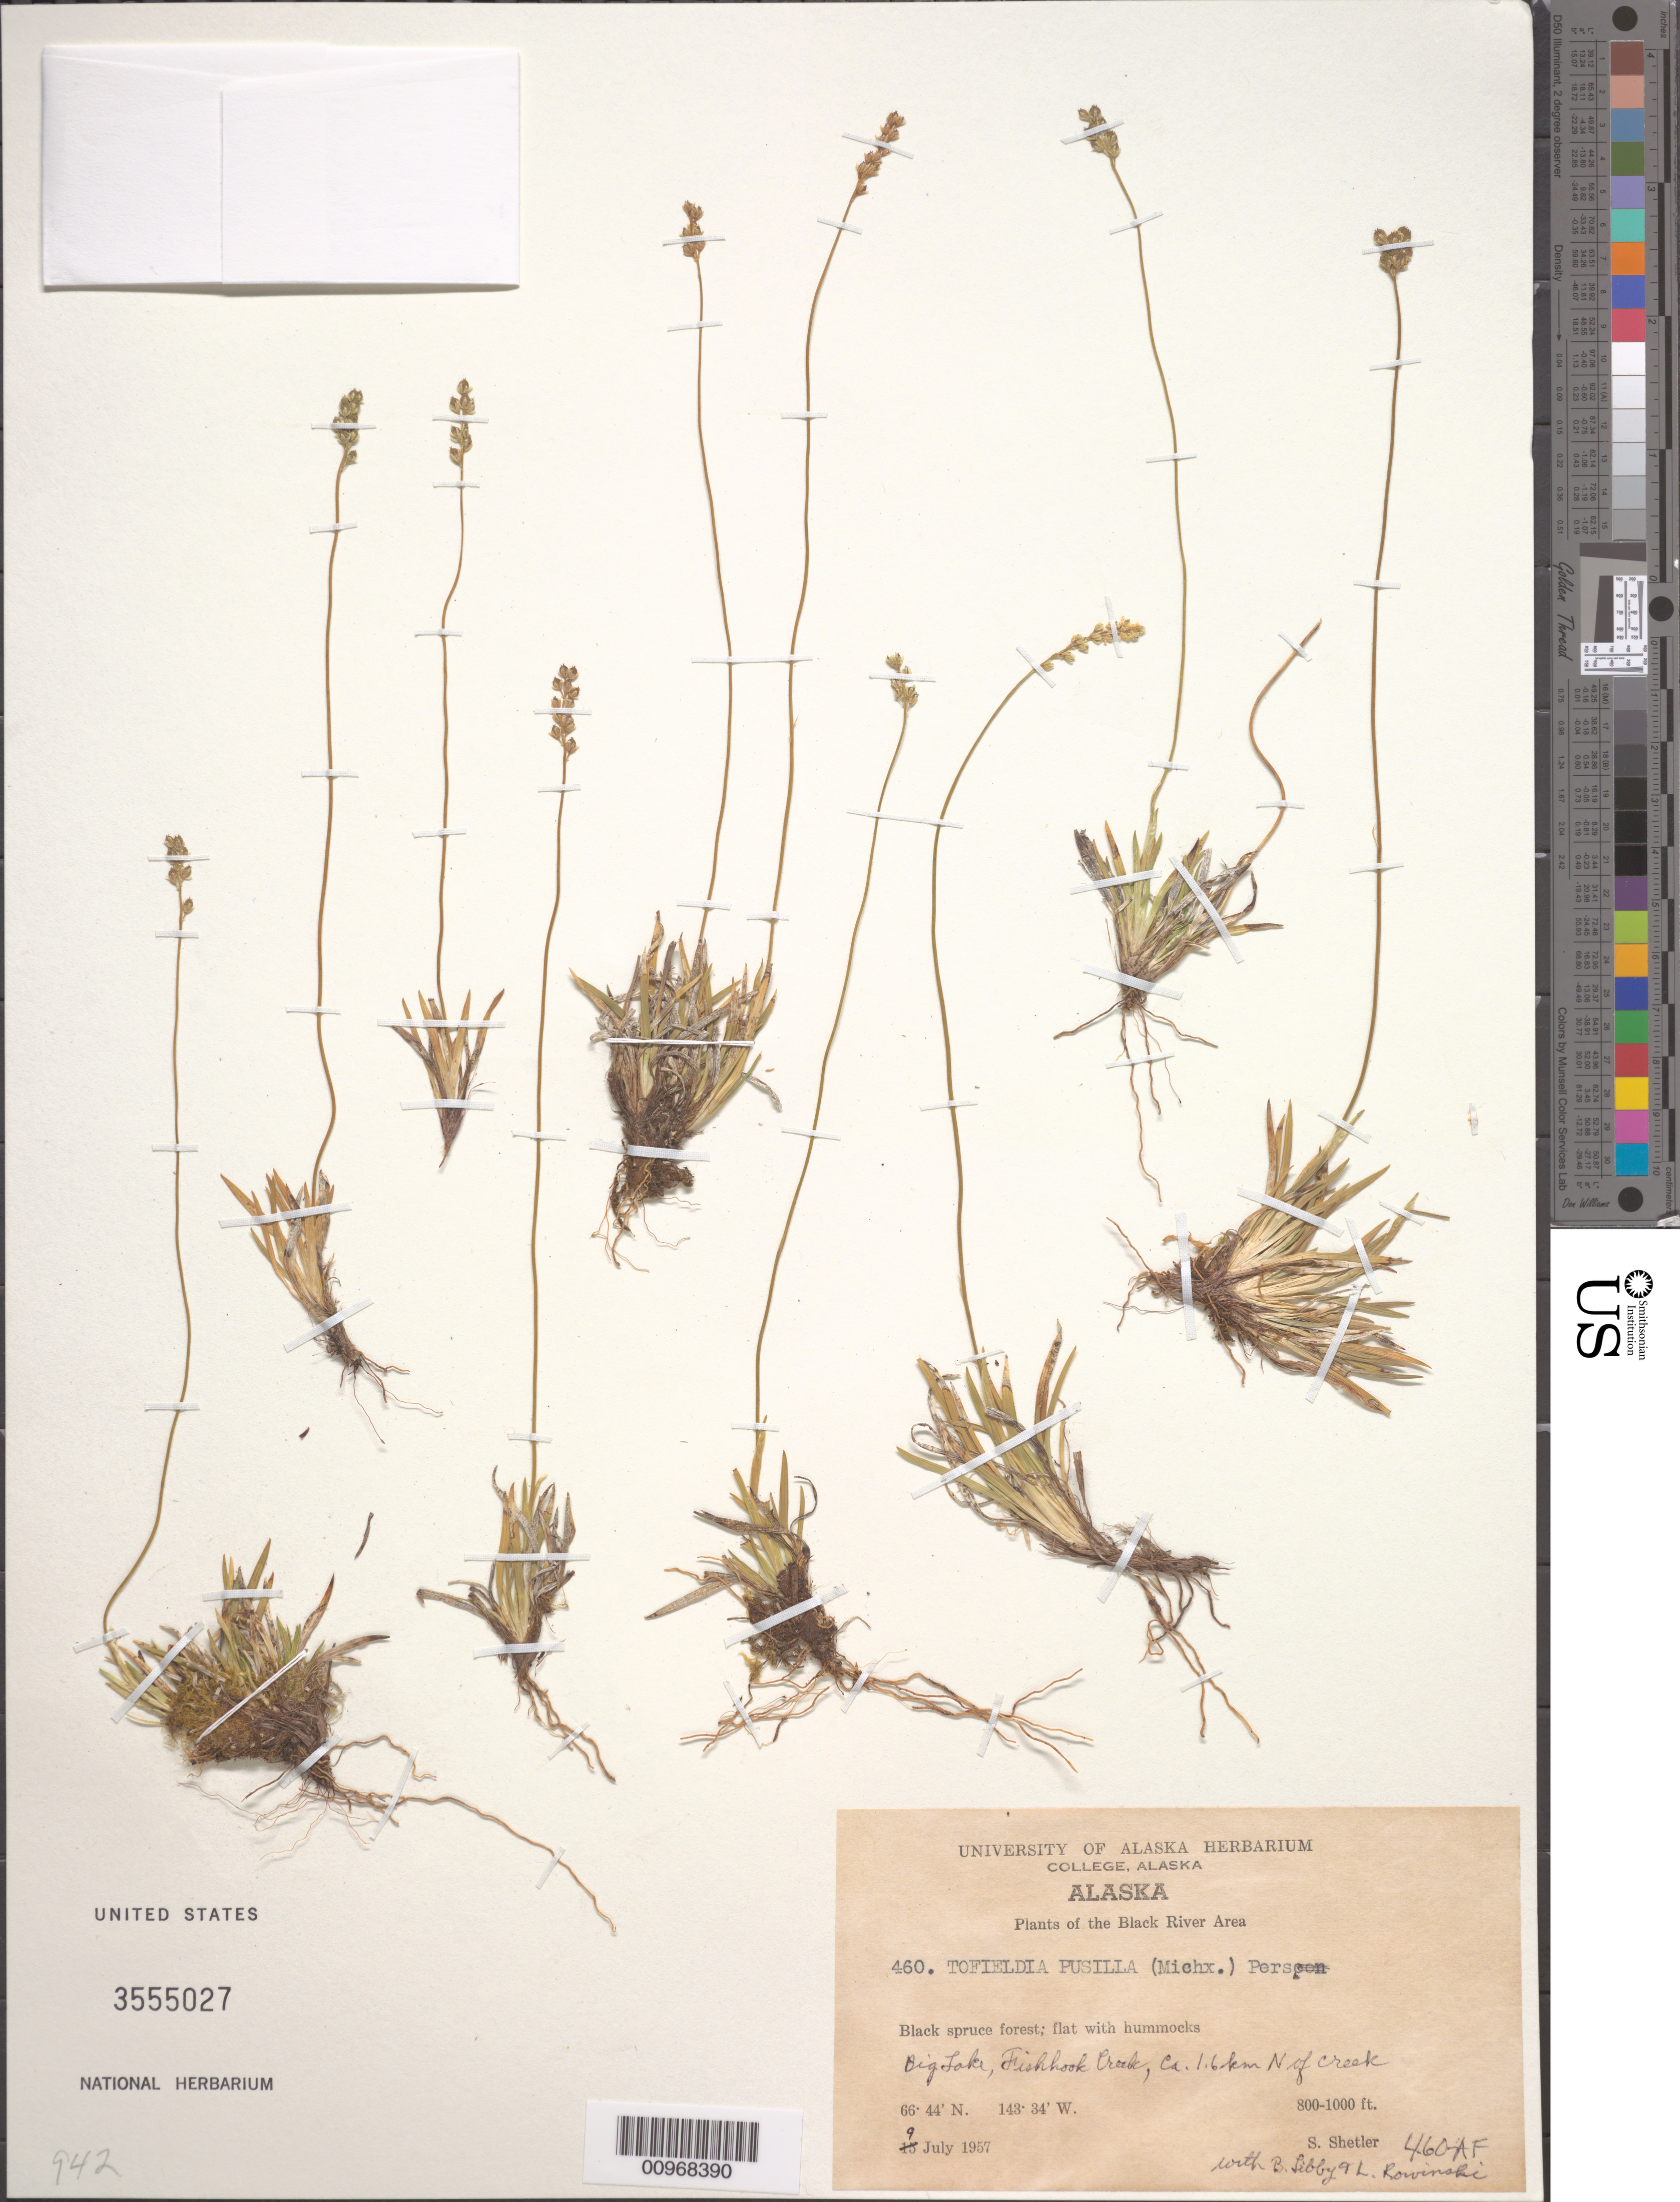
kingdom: Plantae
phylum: Tracheophyta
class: Liliopsida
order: Alismatales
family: Tofieldiaceae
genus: Tofieldia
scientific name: Tofieldia pusilla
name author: (Michx.) Pers.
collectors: S. Shetler, B. Libby & L. Rowinski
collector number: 460AF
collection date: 1957-07-09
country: United States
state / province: Alaska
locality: The Black River area. Big Lake, Fishhook Creek, ca. 1.6 km N of creek.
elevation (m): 244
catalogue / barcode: US 3555027